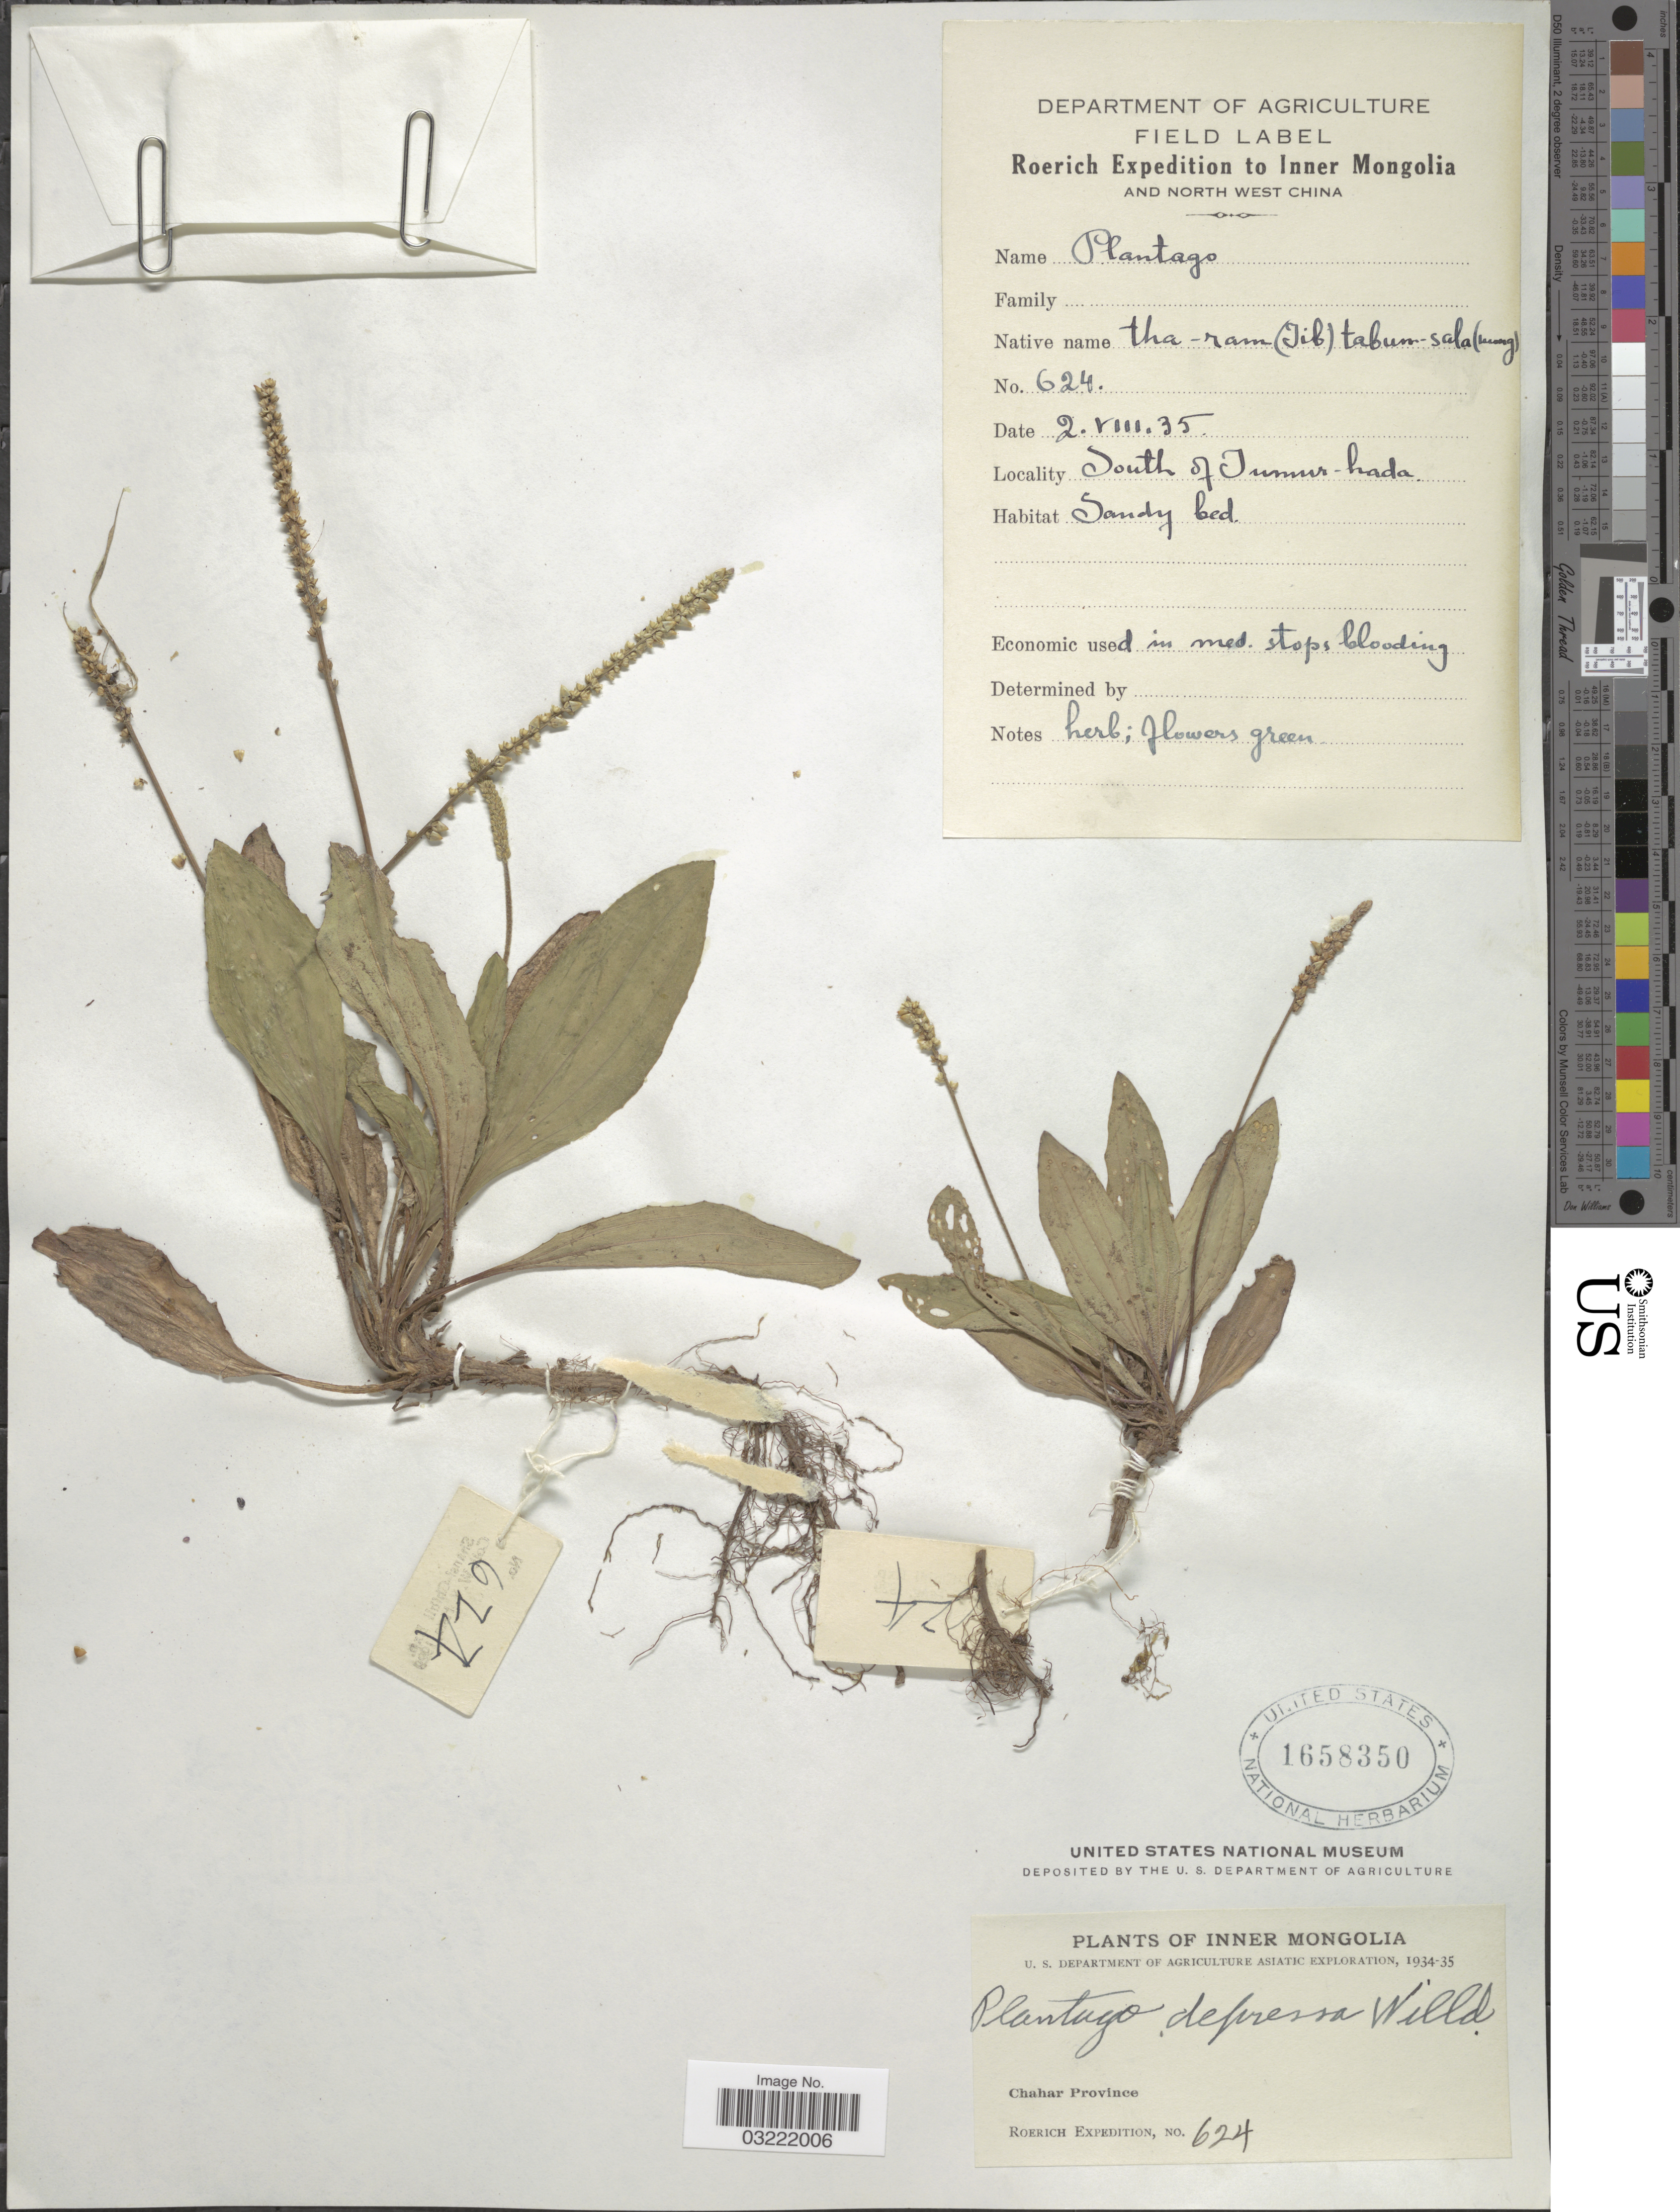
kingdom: Plantae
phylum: Tracheophyta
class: Magnoliopsida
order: Lamiales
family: Plantaginaceae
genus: Plantago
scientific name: Plantago depressa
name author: Willd.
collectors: -. Roerich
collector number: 624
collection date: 1935-08-02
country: China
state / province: Nei Monggol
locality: Inner Mongolia. Chahar Province. South of Iumur [interpreted]-hada.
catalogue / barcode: US 1658350